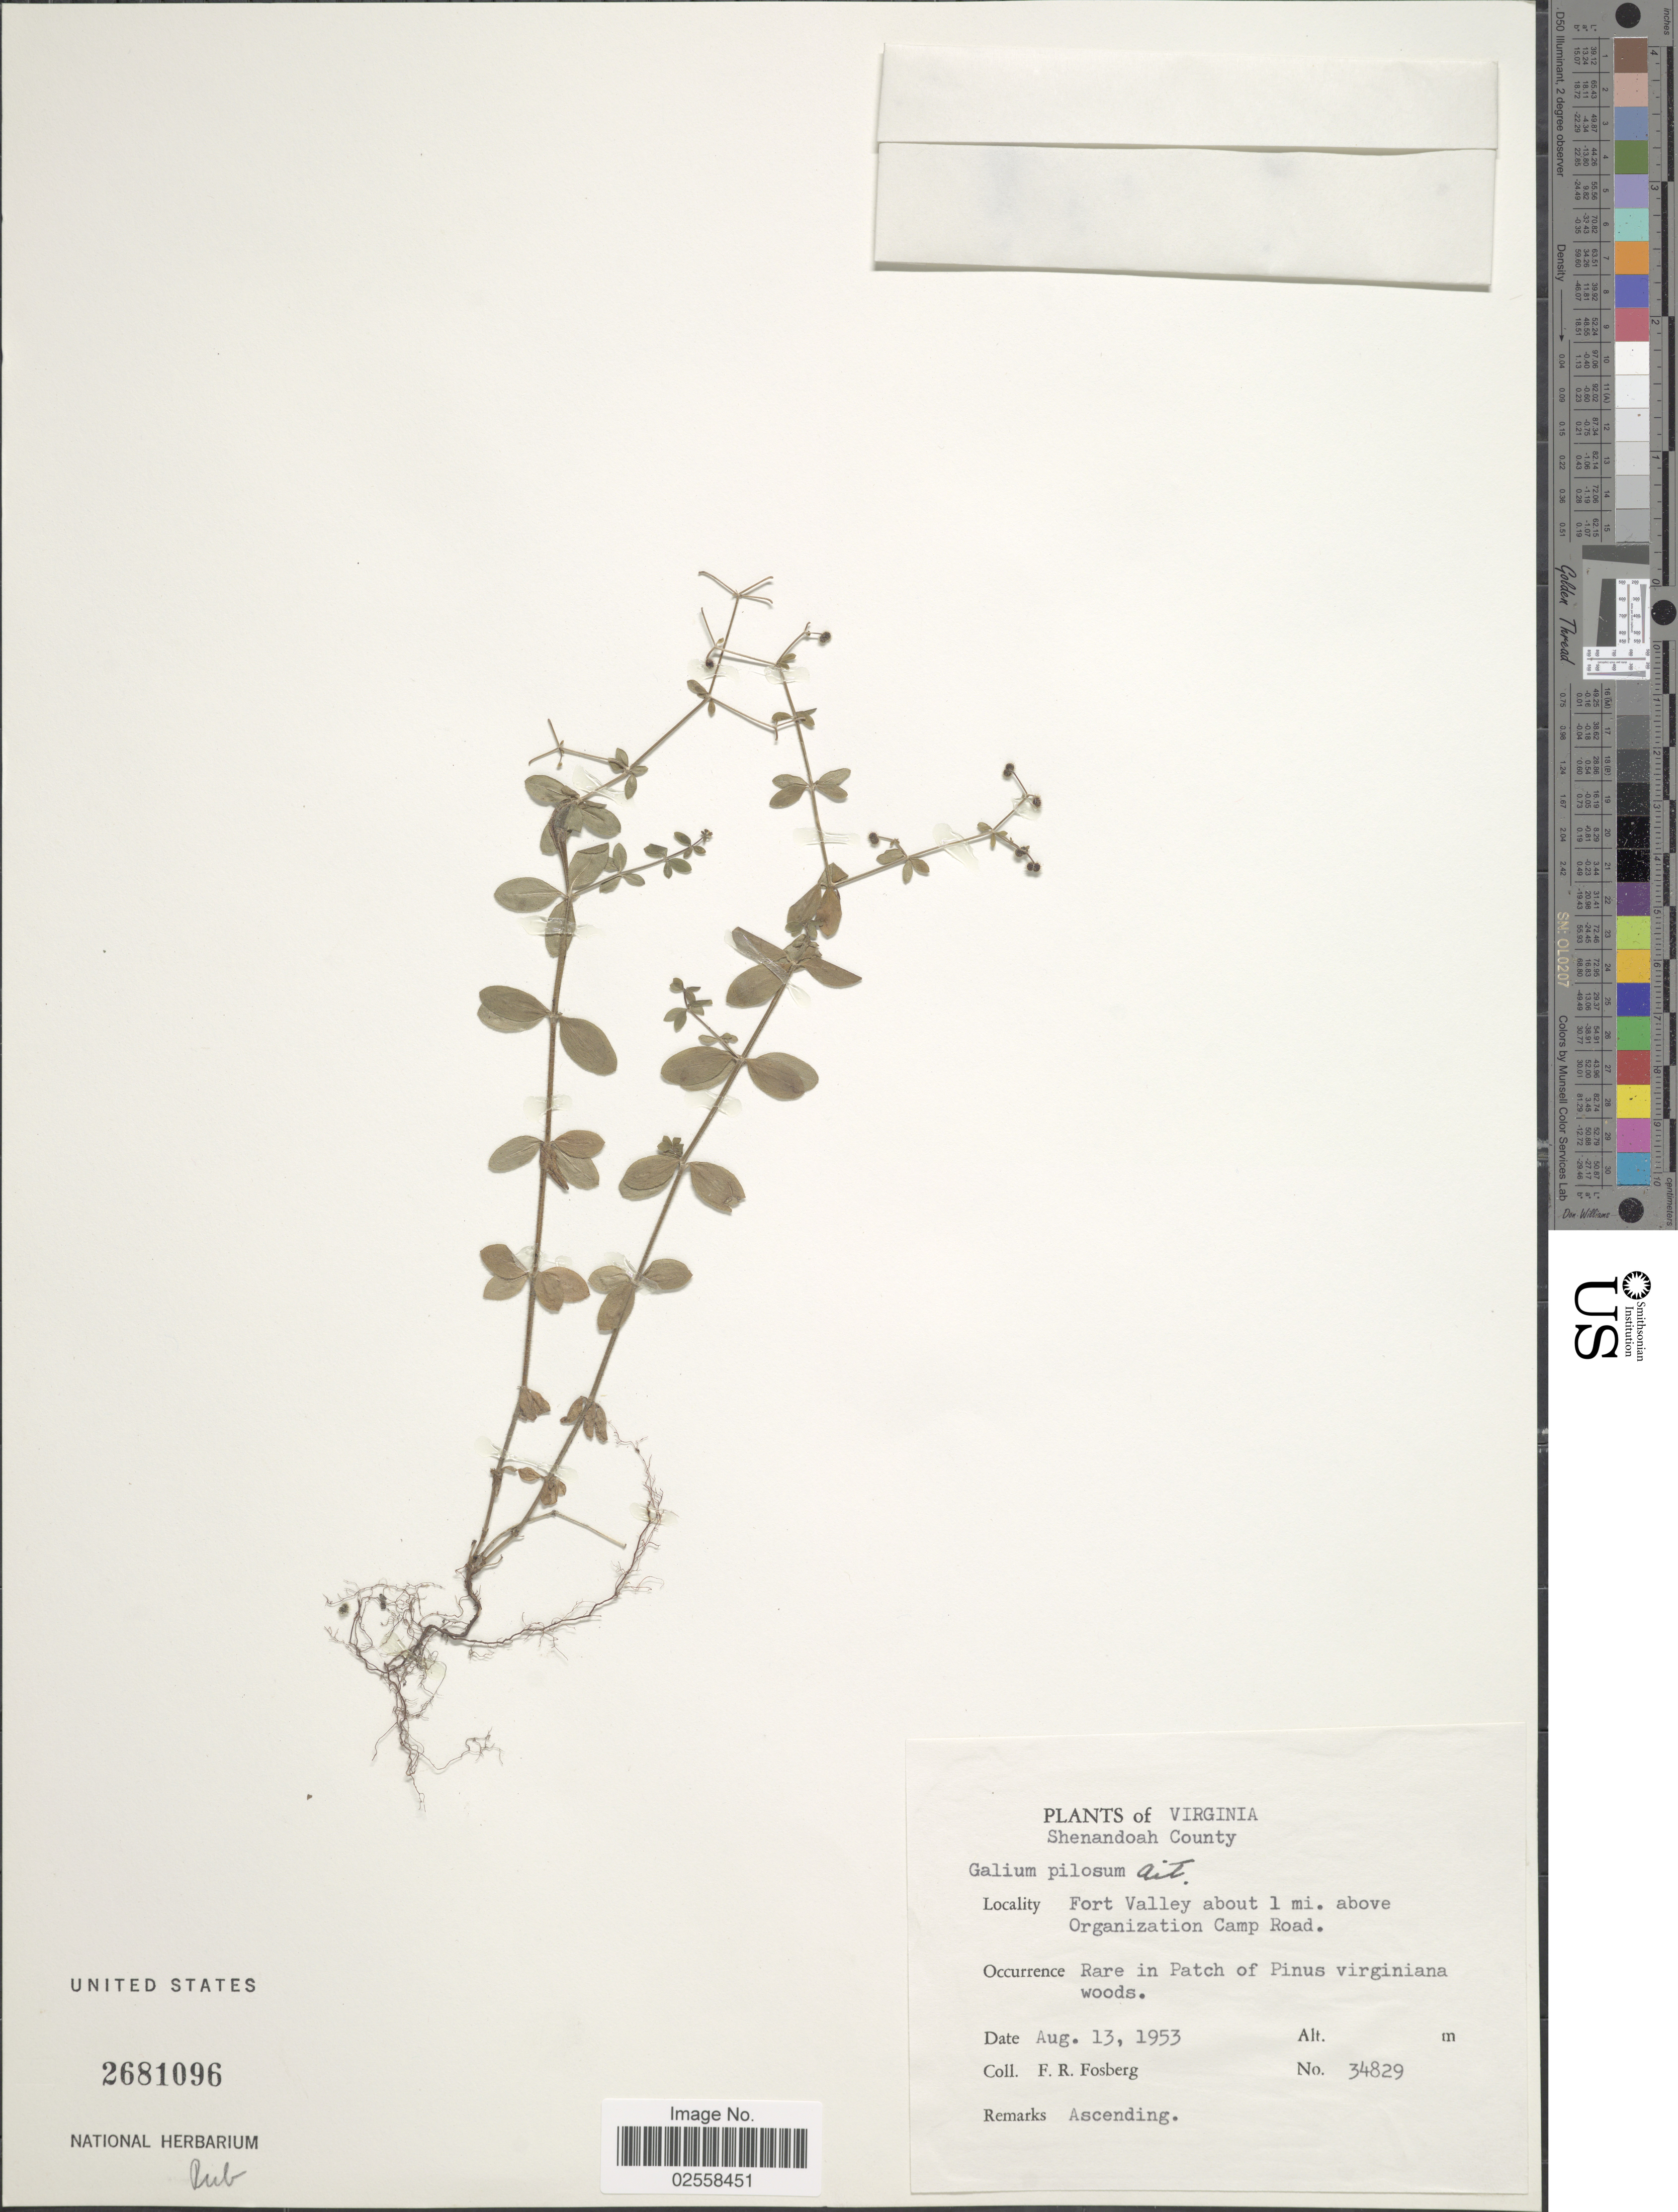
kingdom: Plantae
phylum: Tracheophyta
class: Magnoliopsida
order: Gentianales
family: Rubiaceae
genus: Galium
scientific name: Galium pilosum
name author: Aiton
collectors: F. R. Fosberg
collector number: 34829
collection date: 1953-08-13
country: United States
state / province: Virginia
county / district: Shenandoah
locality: Shenandoah County, Fort Valley about 1 mi. above Organization Camp Road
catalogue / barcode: US 2681096